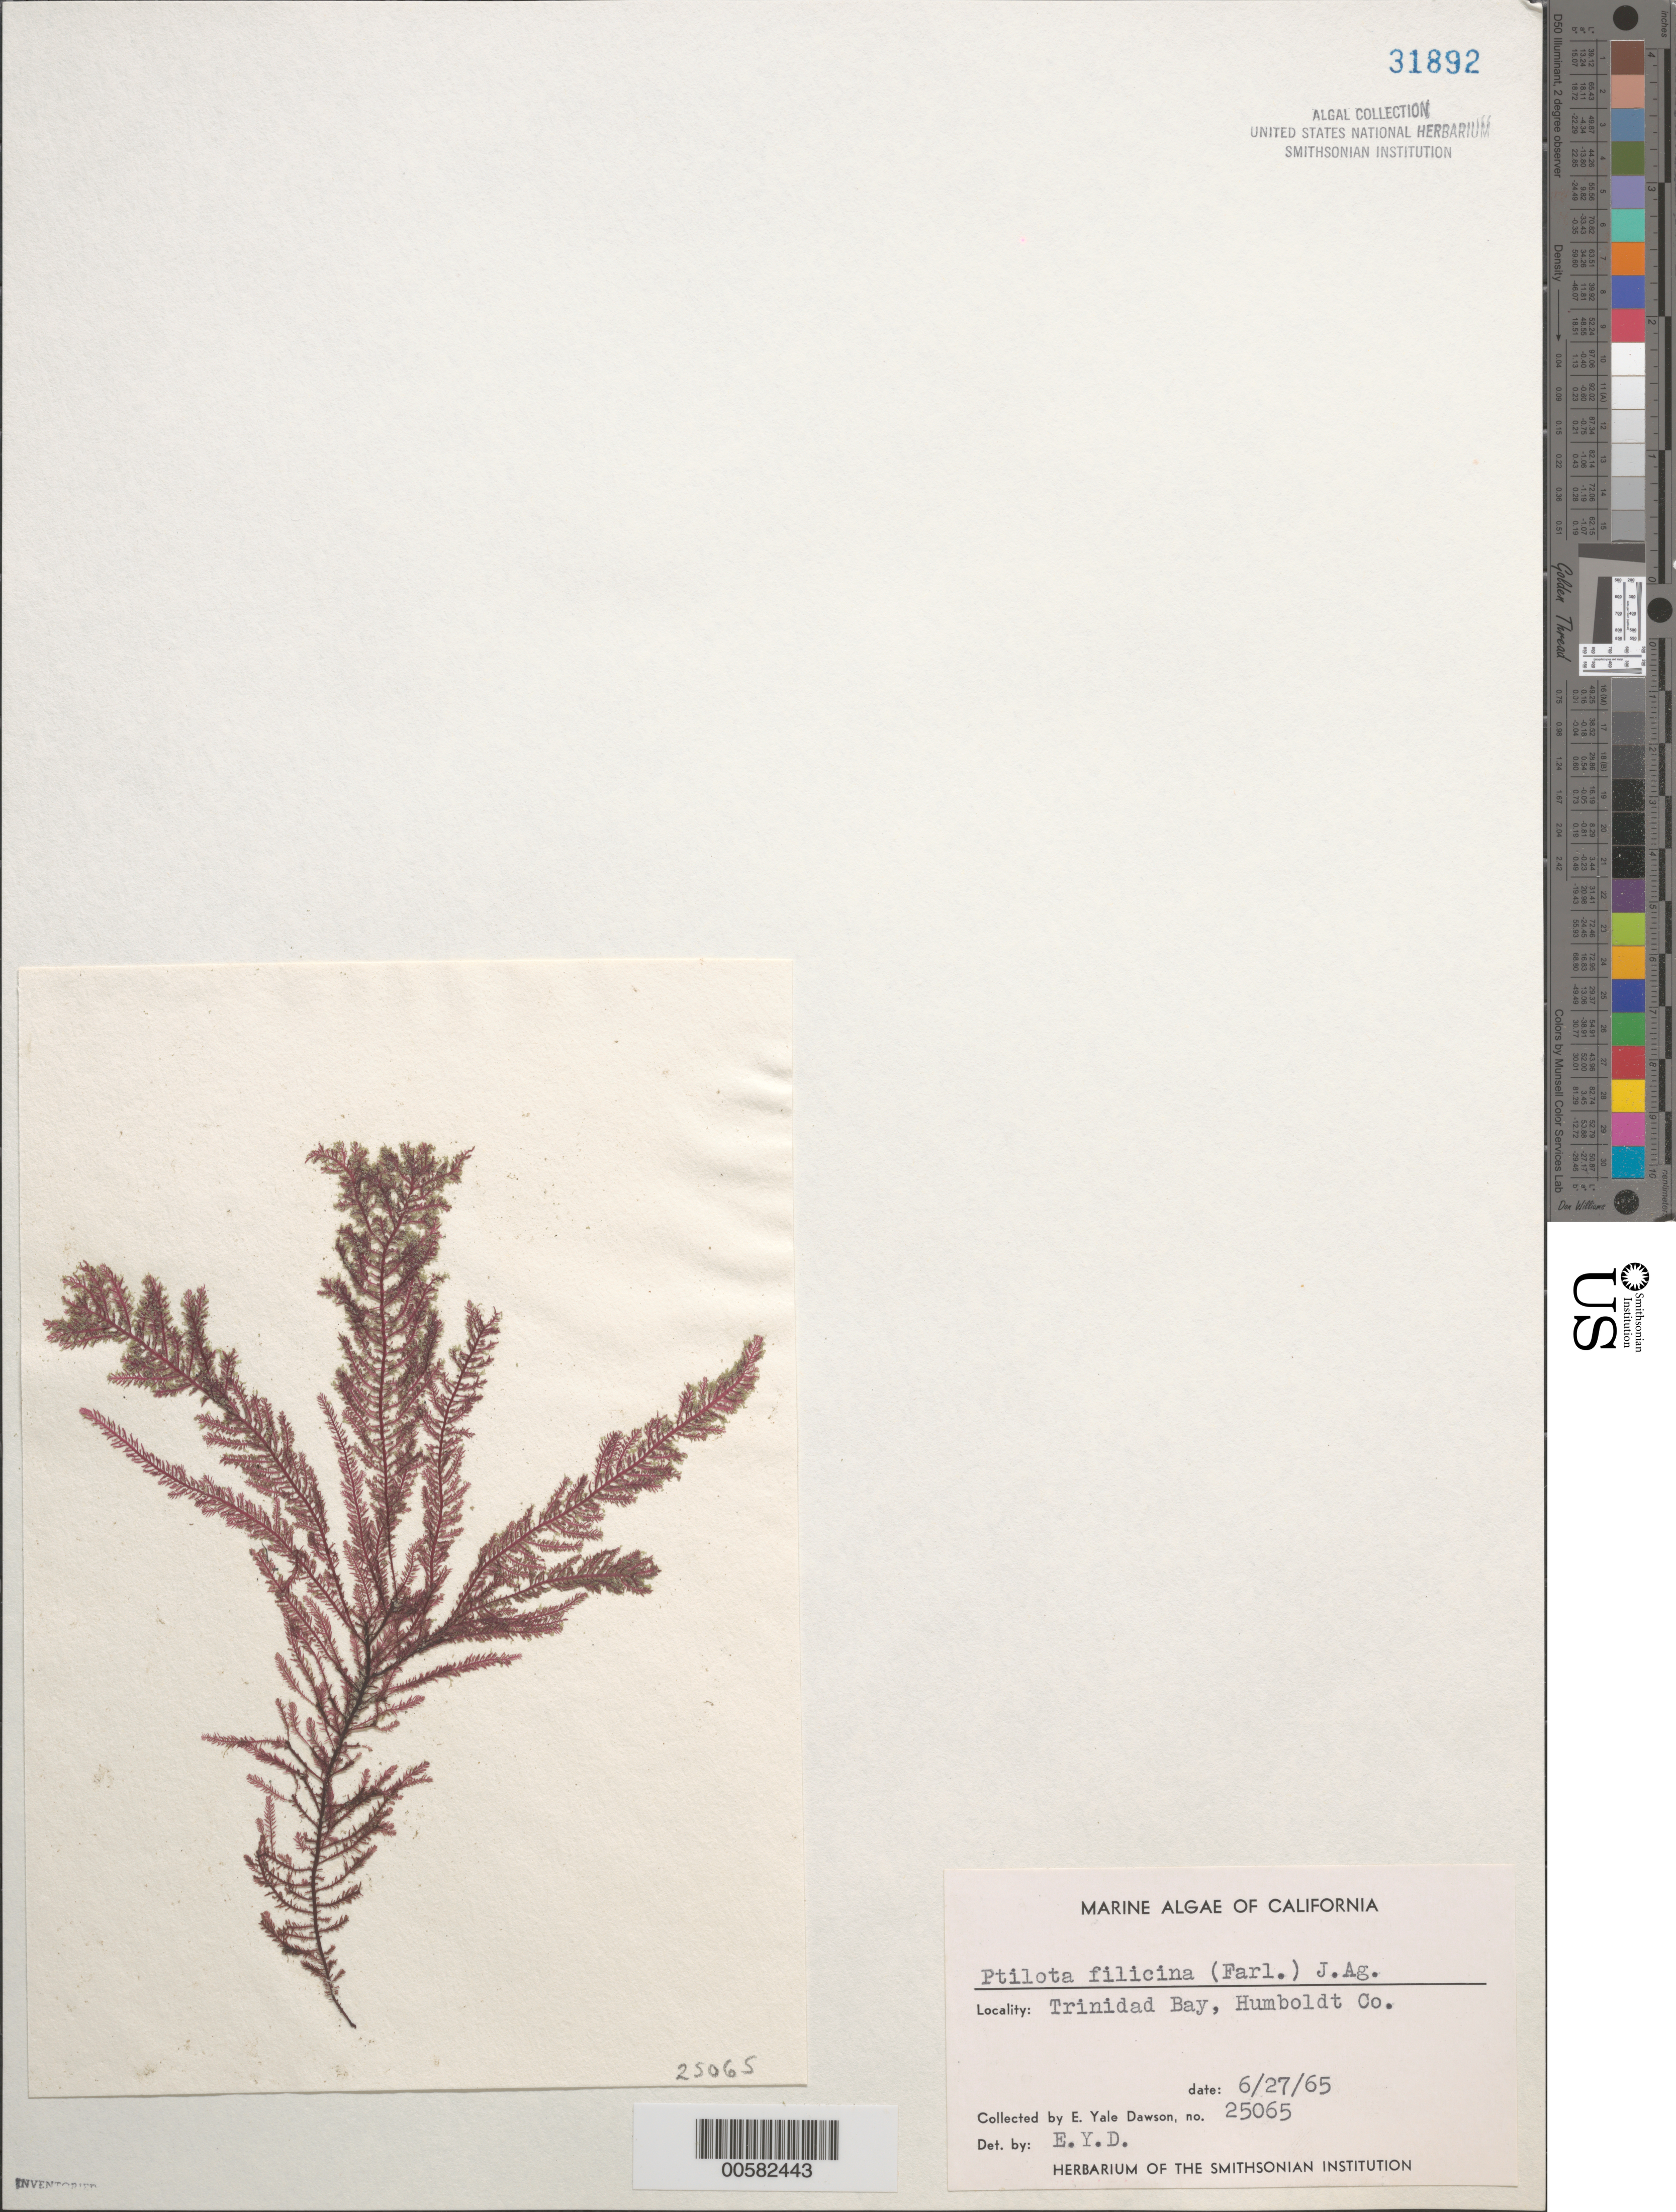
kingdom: Plantae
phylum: Rhodophyta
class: Florideophyceae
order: Ceramiales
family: Wrangeliaceae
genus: Ptilota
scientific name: Ptilota filicina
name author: J. Agardh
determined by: Dawson, E. Y.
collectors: E. Y. Dawson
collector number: EYD 25065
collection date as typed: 27 Jun 1965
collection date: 1965-06-27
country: United States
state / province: California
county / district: Humboldt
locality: Trinidad Bay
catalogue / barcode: US 31892